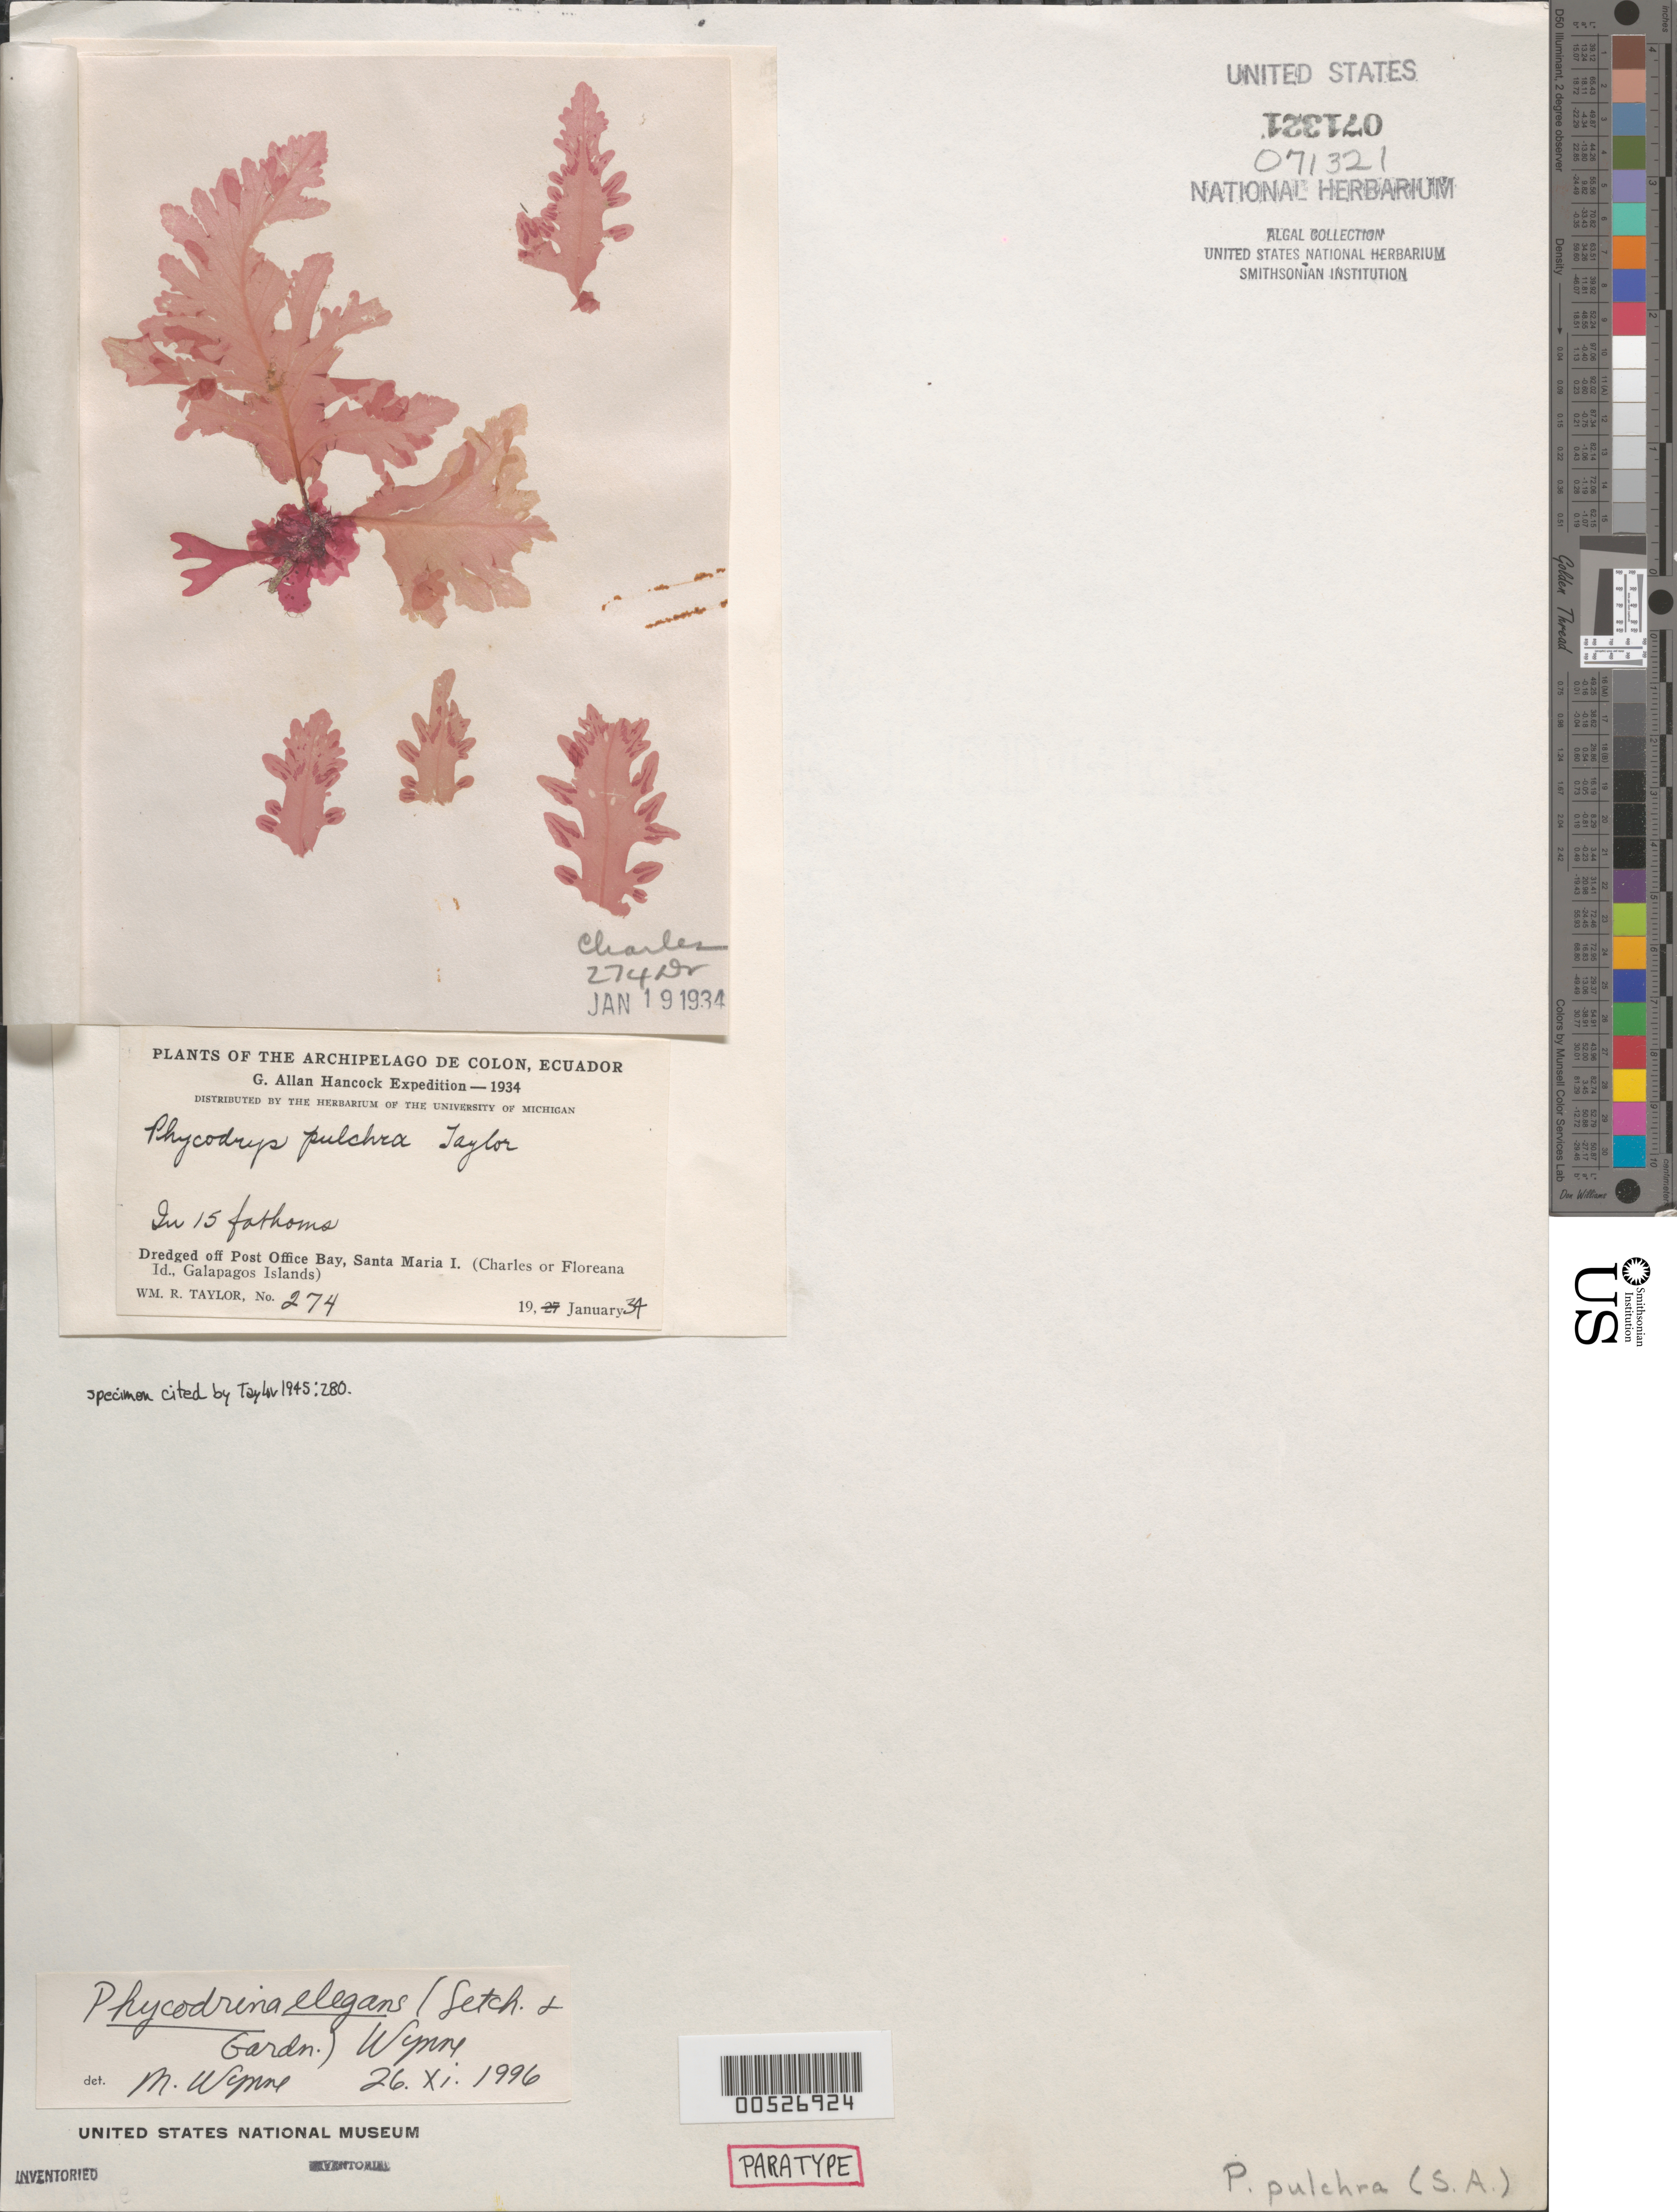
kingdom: Plantae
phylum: Rhodophyta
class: Florideophyceae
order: Ceramiales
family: Delesseriaceae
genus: Phycodrina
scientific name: Phycodrina elegans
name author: (Setch. & N.L. Gardner) M.J. Wynne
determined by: Wynne, M. J.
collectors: W. R. Taylor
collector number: WRT 34-274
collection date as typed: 19 Jan 1934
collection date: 1934-01-19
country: Ecuador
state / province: Colón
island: Floreana [Charles, Santa Maria]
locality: Off Post Office Bay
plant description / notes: G. Allan Hancock Expedition, 1934, as Phycodrys pulchra; paratype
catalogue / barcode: US 71321